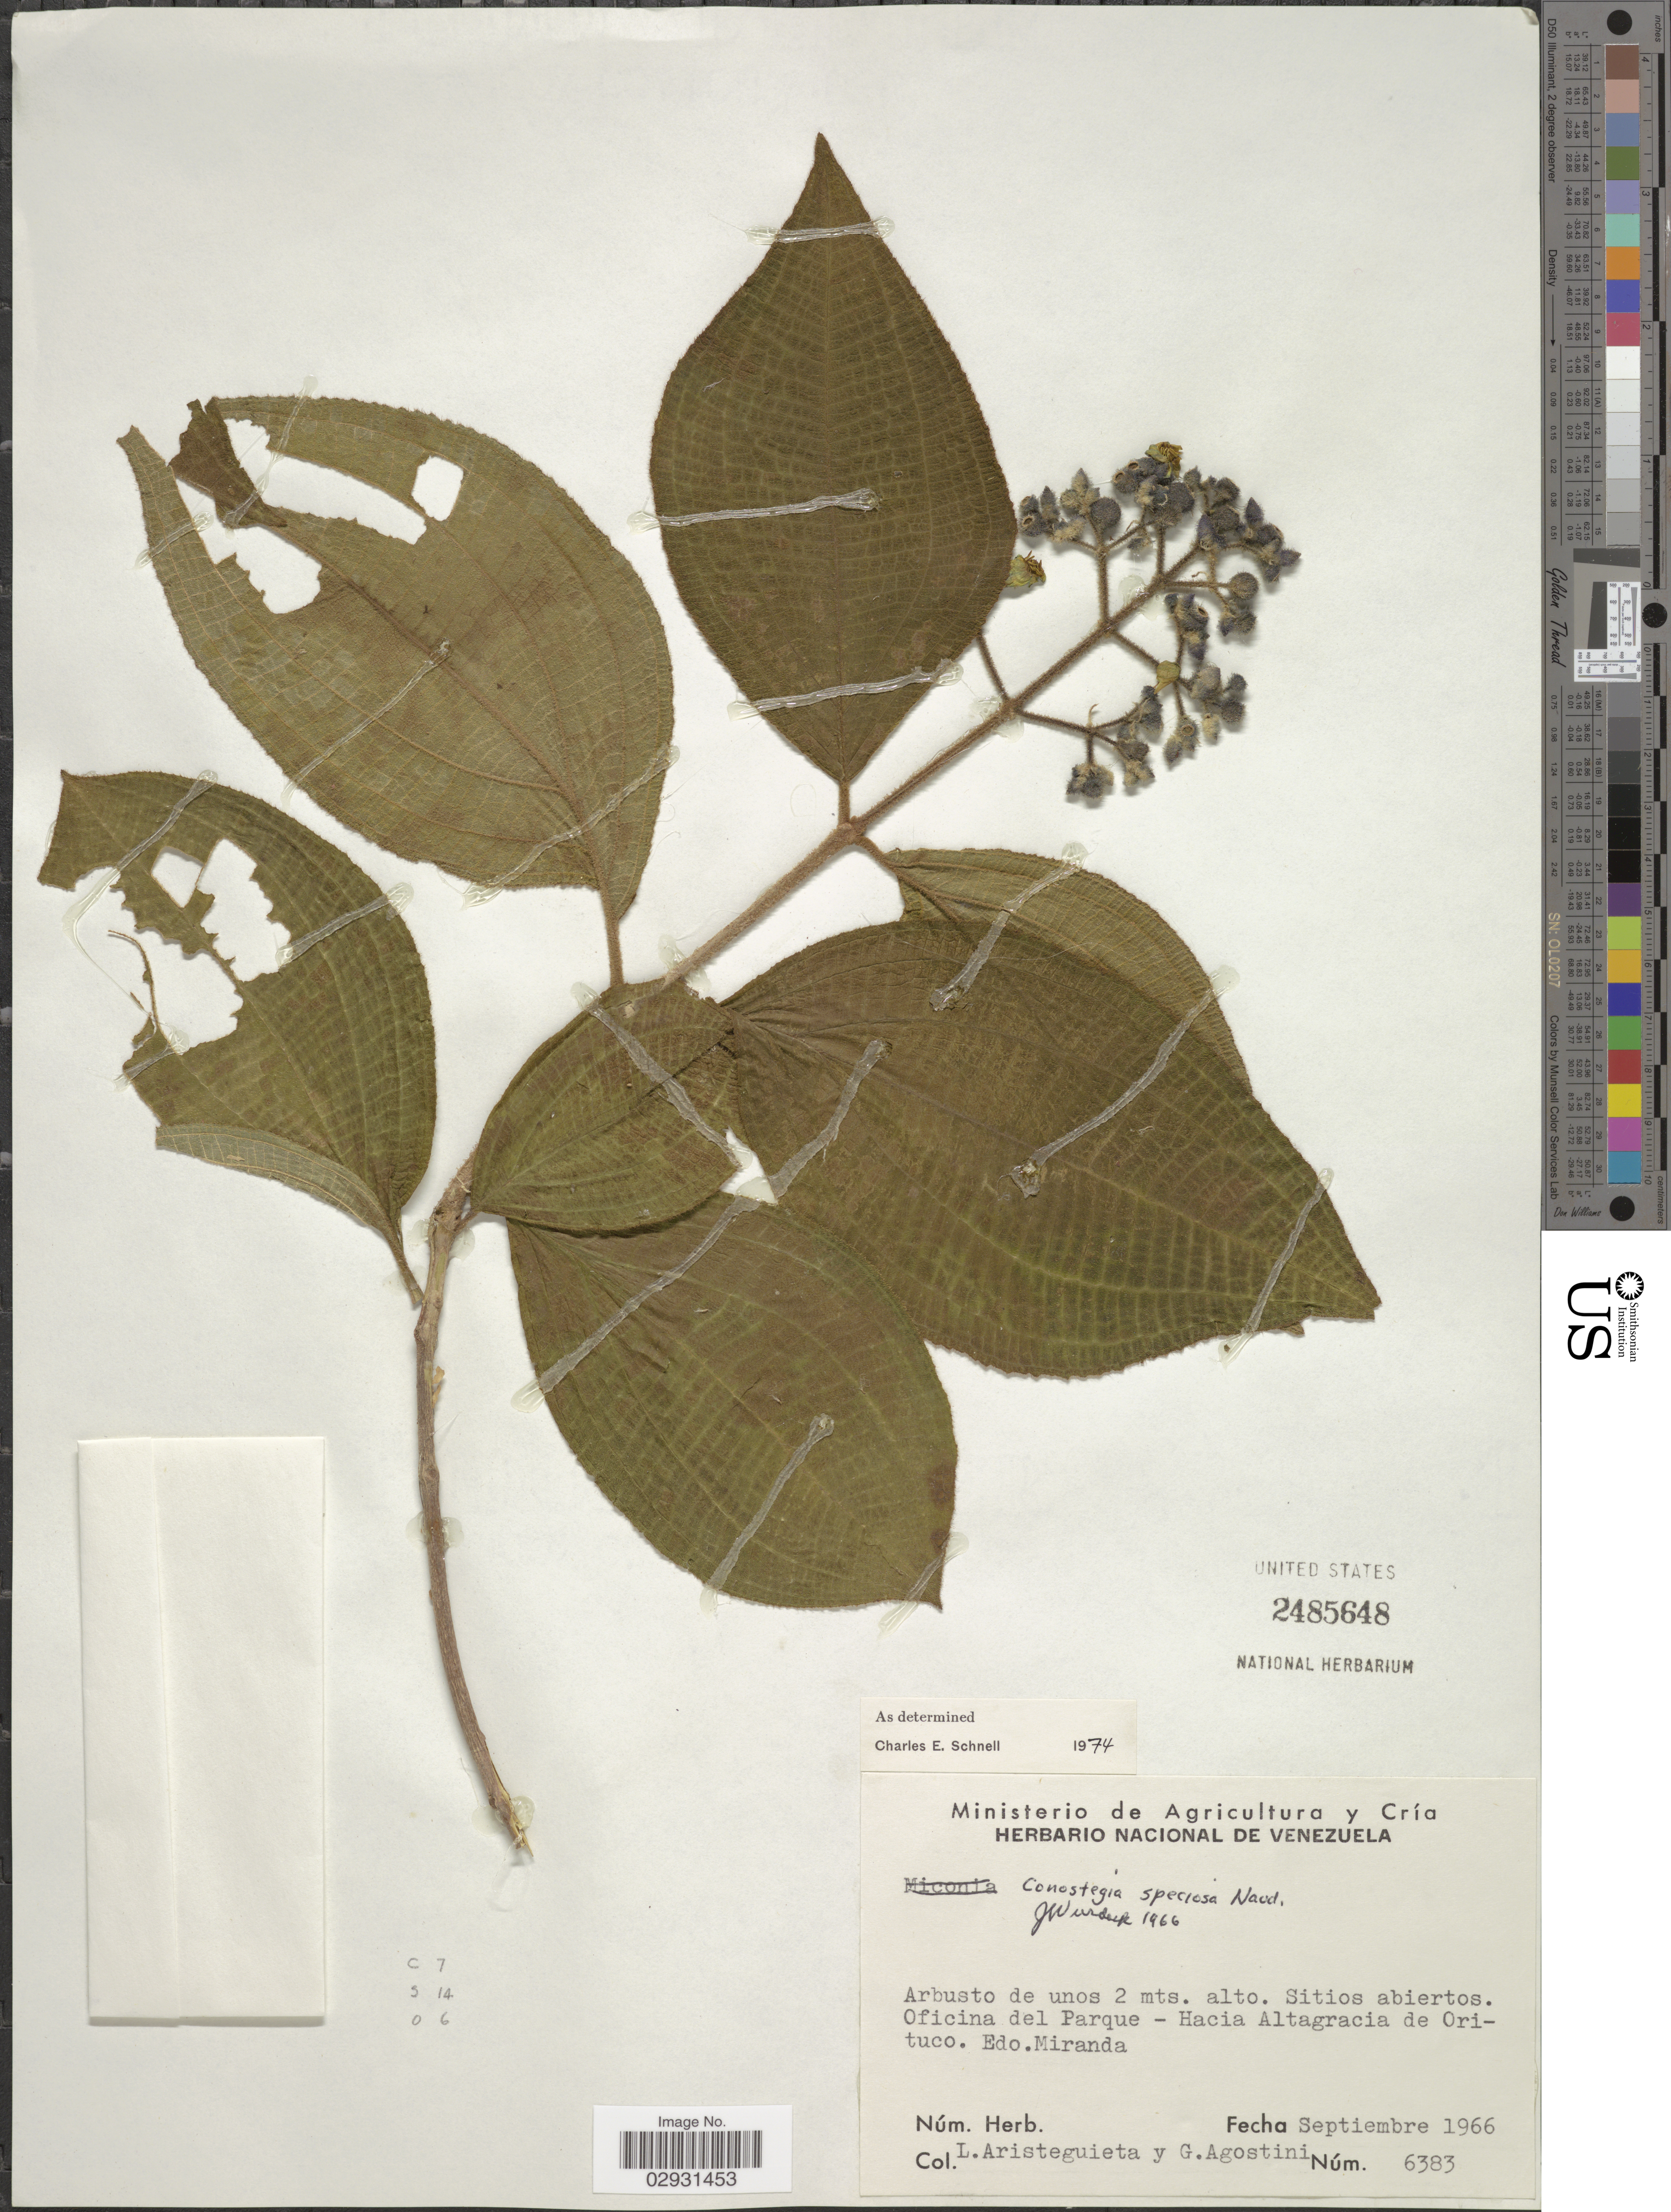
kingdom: Plantae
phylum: Tracheophyta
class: Magnoliopsida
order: Myrtales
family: Melastomataceae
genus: Conostegia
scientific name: Conostegia speciosa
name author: Naudin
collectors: L. Aristeguieta & G. Agostini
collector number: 6383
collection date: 1966-09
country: Venezuela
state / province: Miranda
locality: Oficina del Parque - Hacia Altagracia de Orituco.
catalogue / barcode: US 2485648